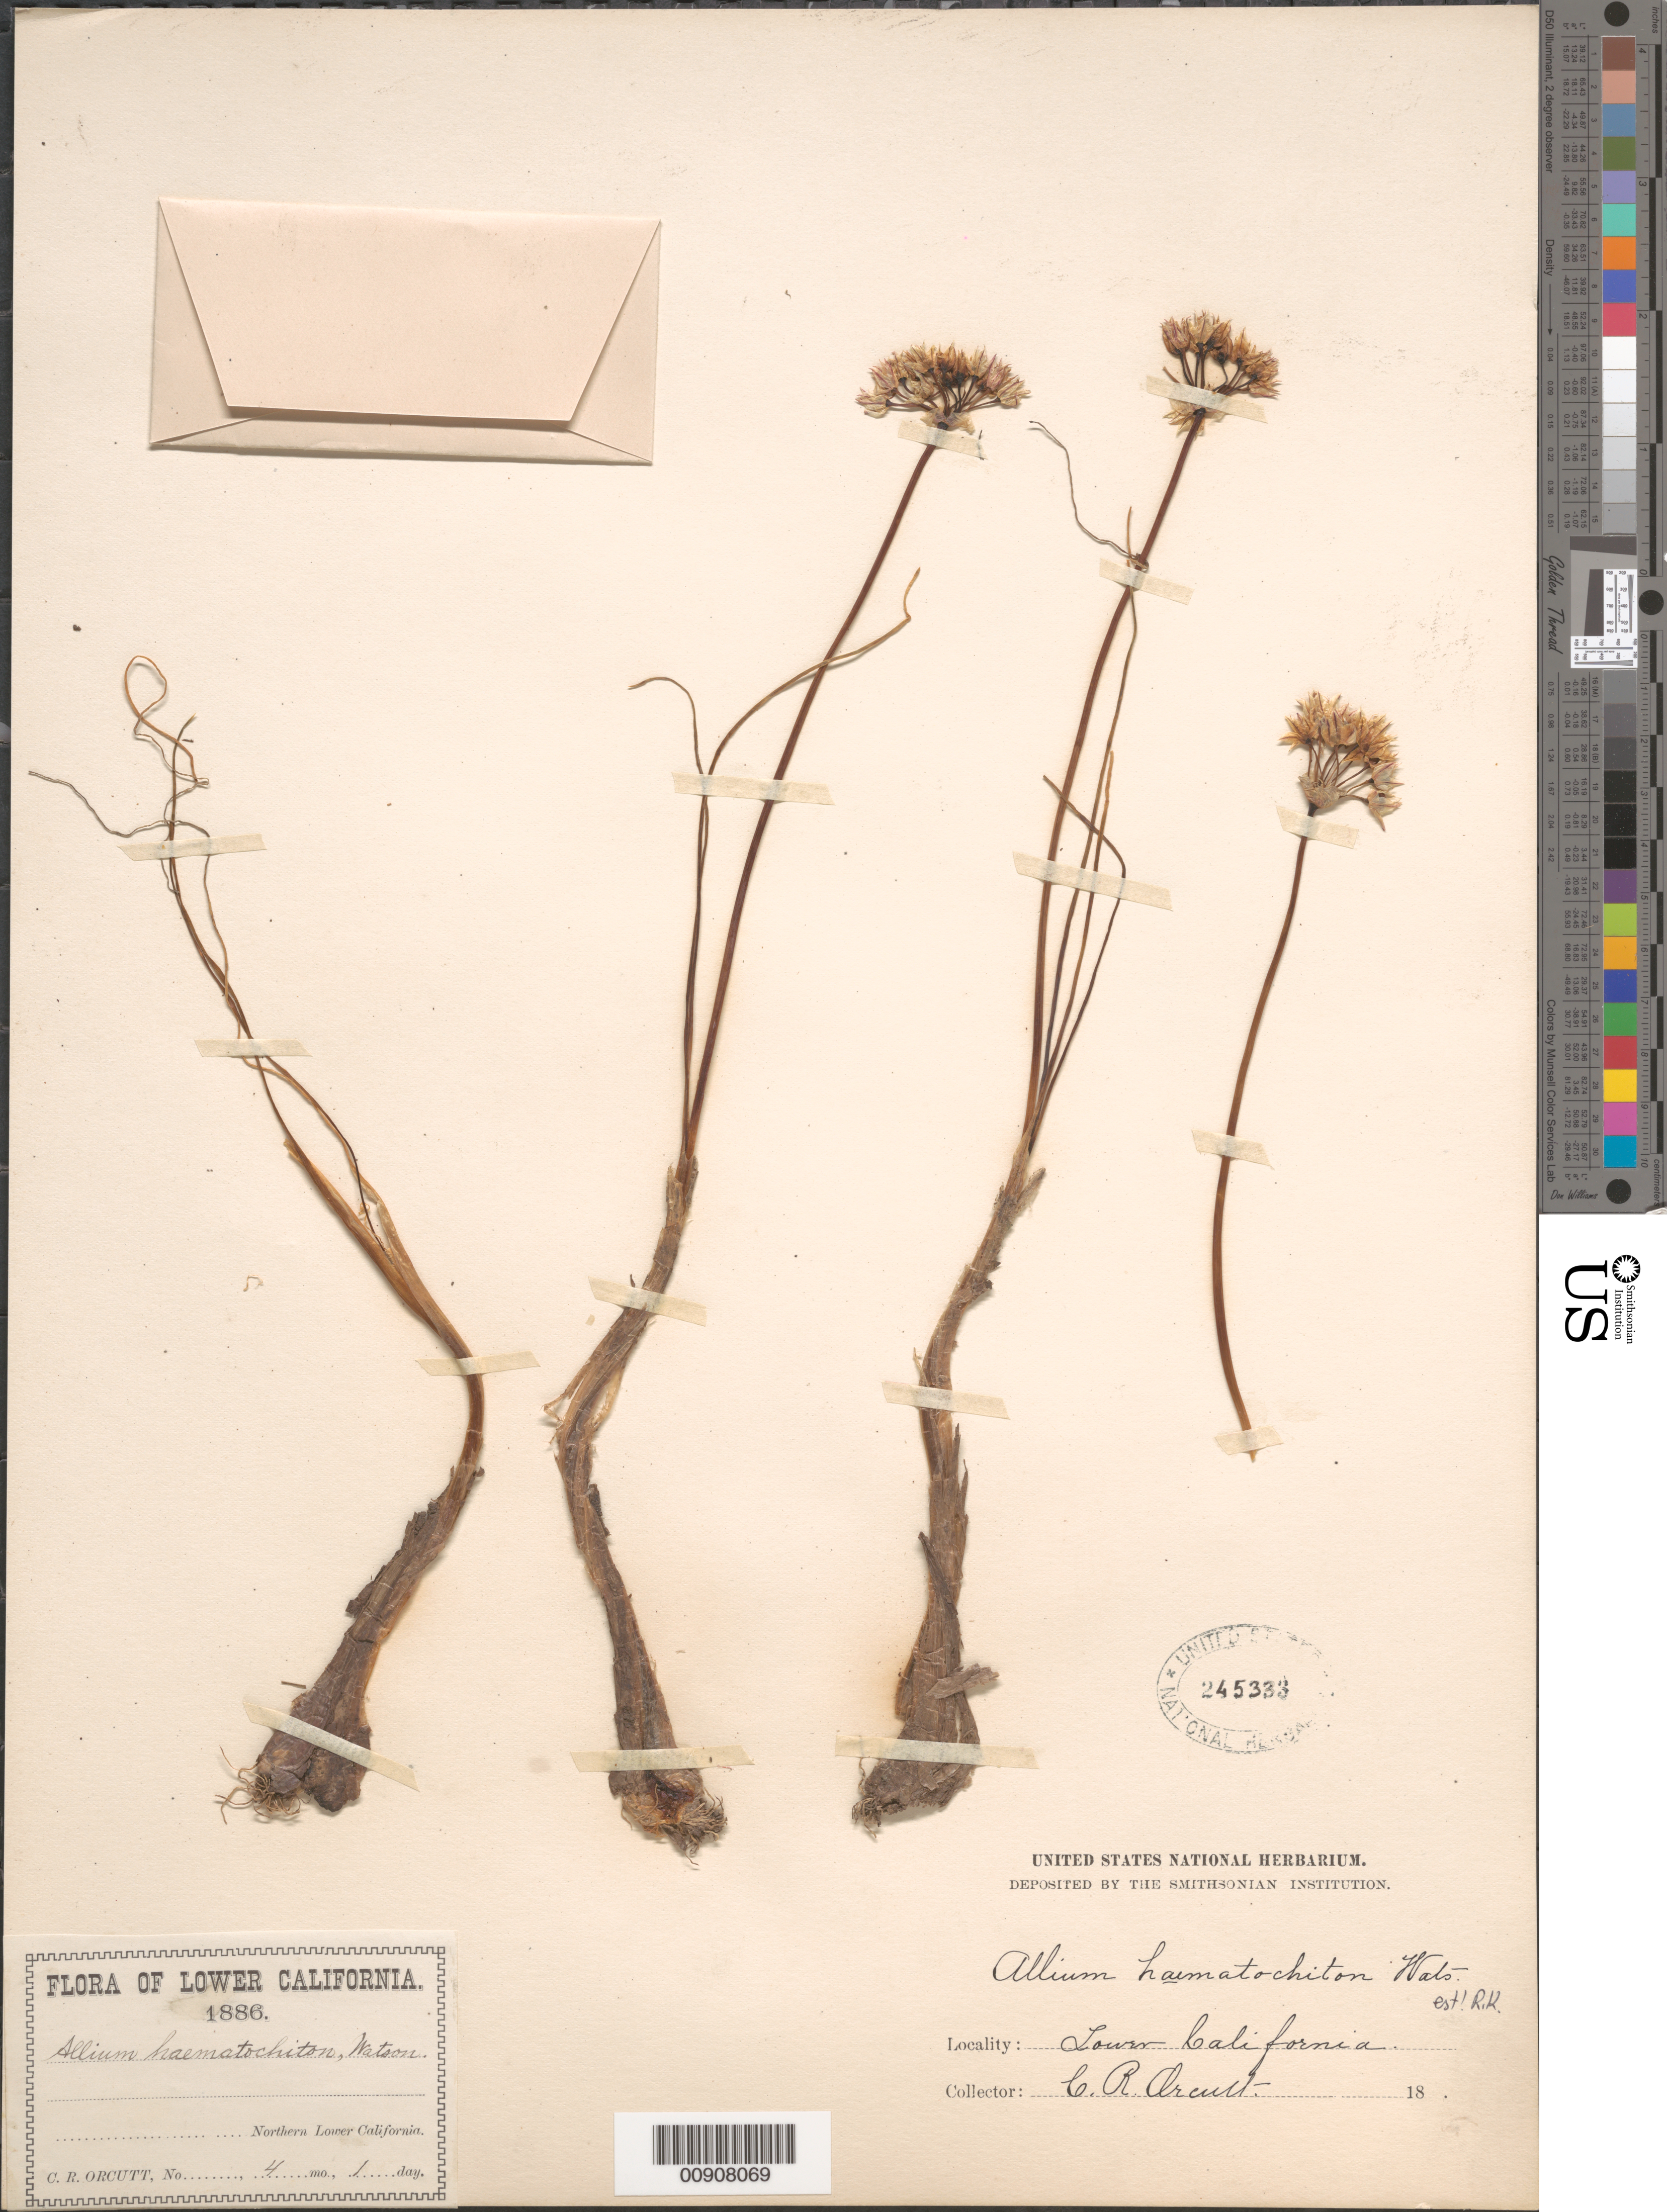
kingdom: Plantae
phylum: Tracheophyta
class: Liliopsida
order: Asparagales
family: Amaryllidaceae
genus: Allium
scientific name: Allium haematochiton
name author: S. Watson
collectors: C. R. Orcutt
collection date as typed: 01 Apr 1886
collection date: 1886-04-01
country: Mexico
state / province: Baja California Norte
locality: Northern Lower California.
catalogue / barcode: US 245333